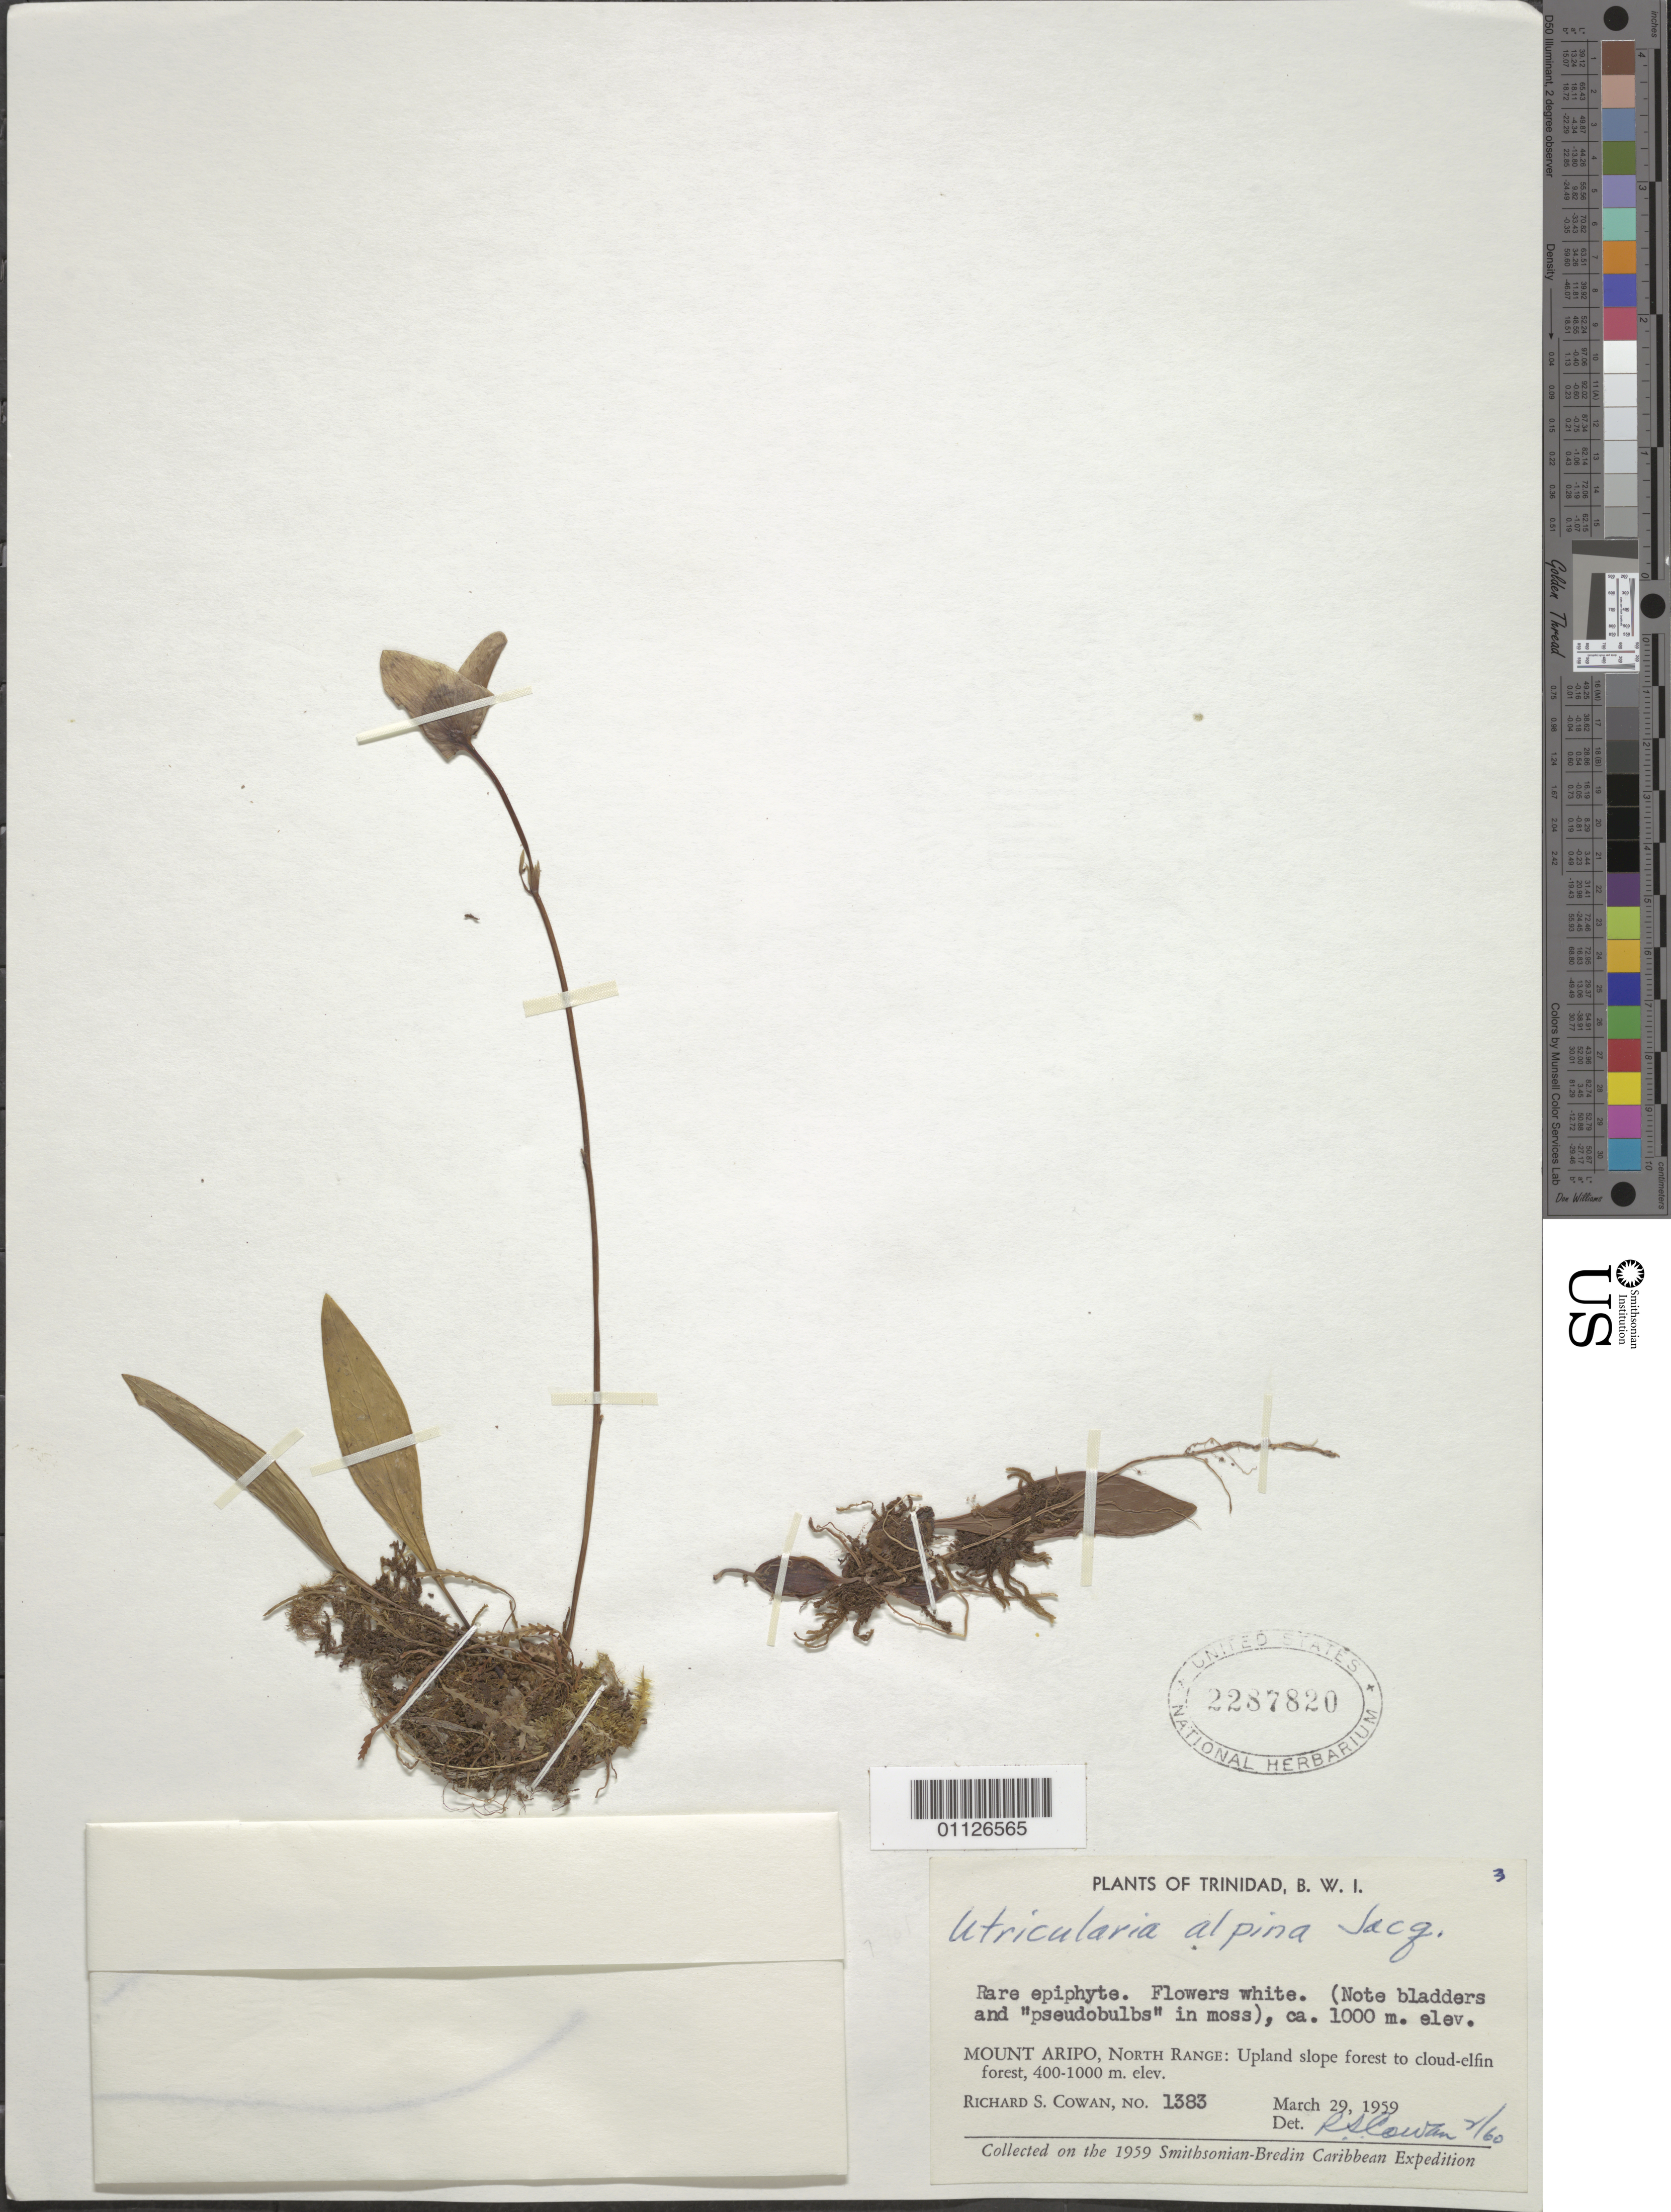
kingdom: Plantae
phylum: Tracheophyta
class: Magnoliopsida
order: Lamiales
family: Lentibulariaceae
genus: Utricularia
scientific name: Utricularia alpina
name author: Jacq.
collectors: R. S. Cowan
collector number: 1383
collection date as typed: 29 Mar 1959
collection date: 1959-03-29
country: Trinidad and Tobago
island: Trinidad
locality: Mount Aripo, N Range: Upland slope forest to cloud-elfin forest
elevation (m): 1000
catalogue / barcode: US 2287820